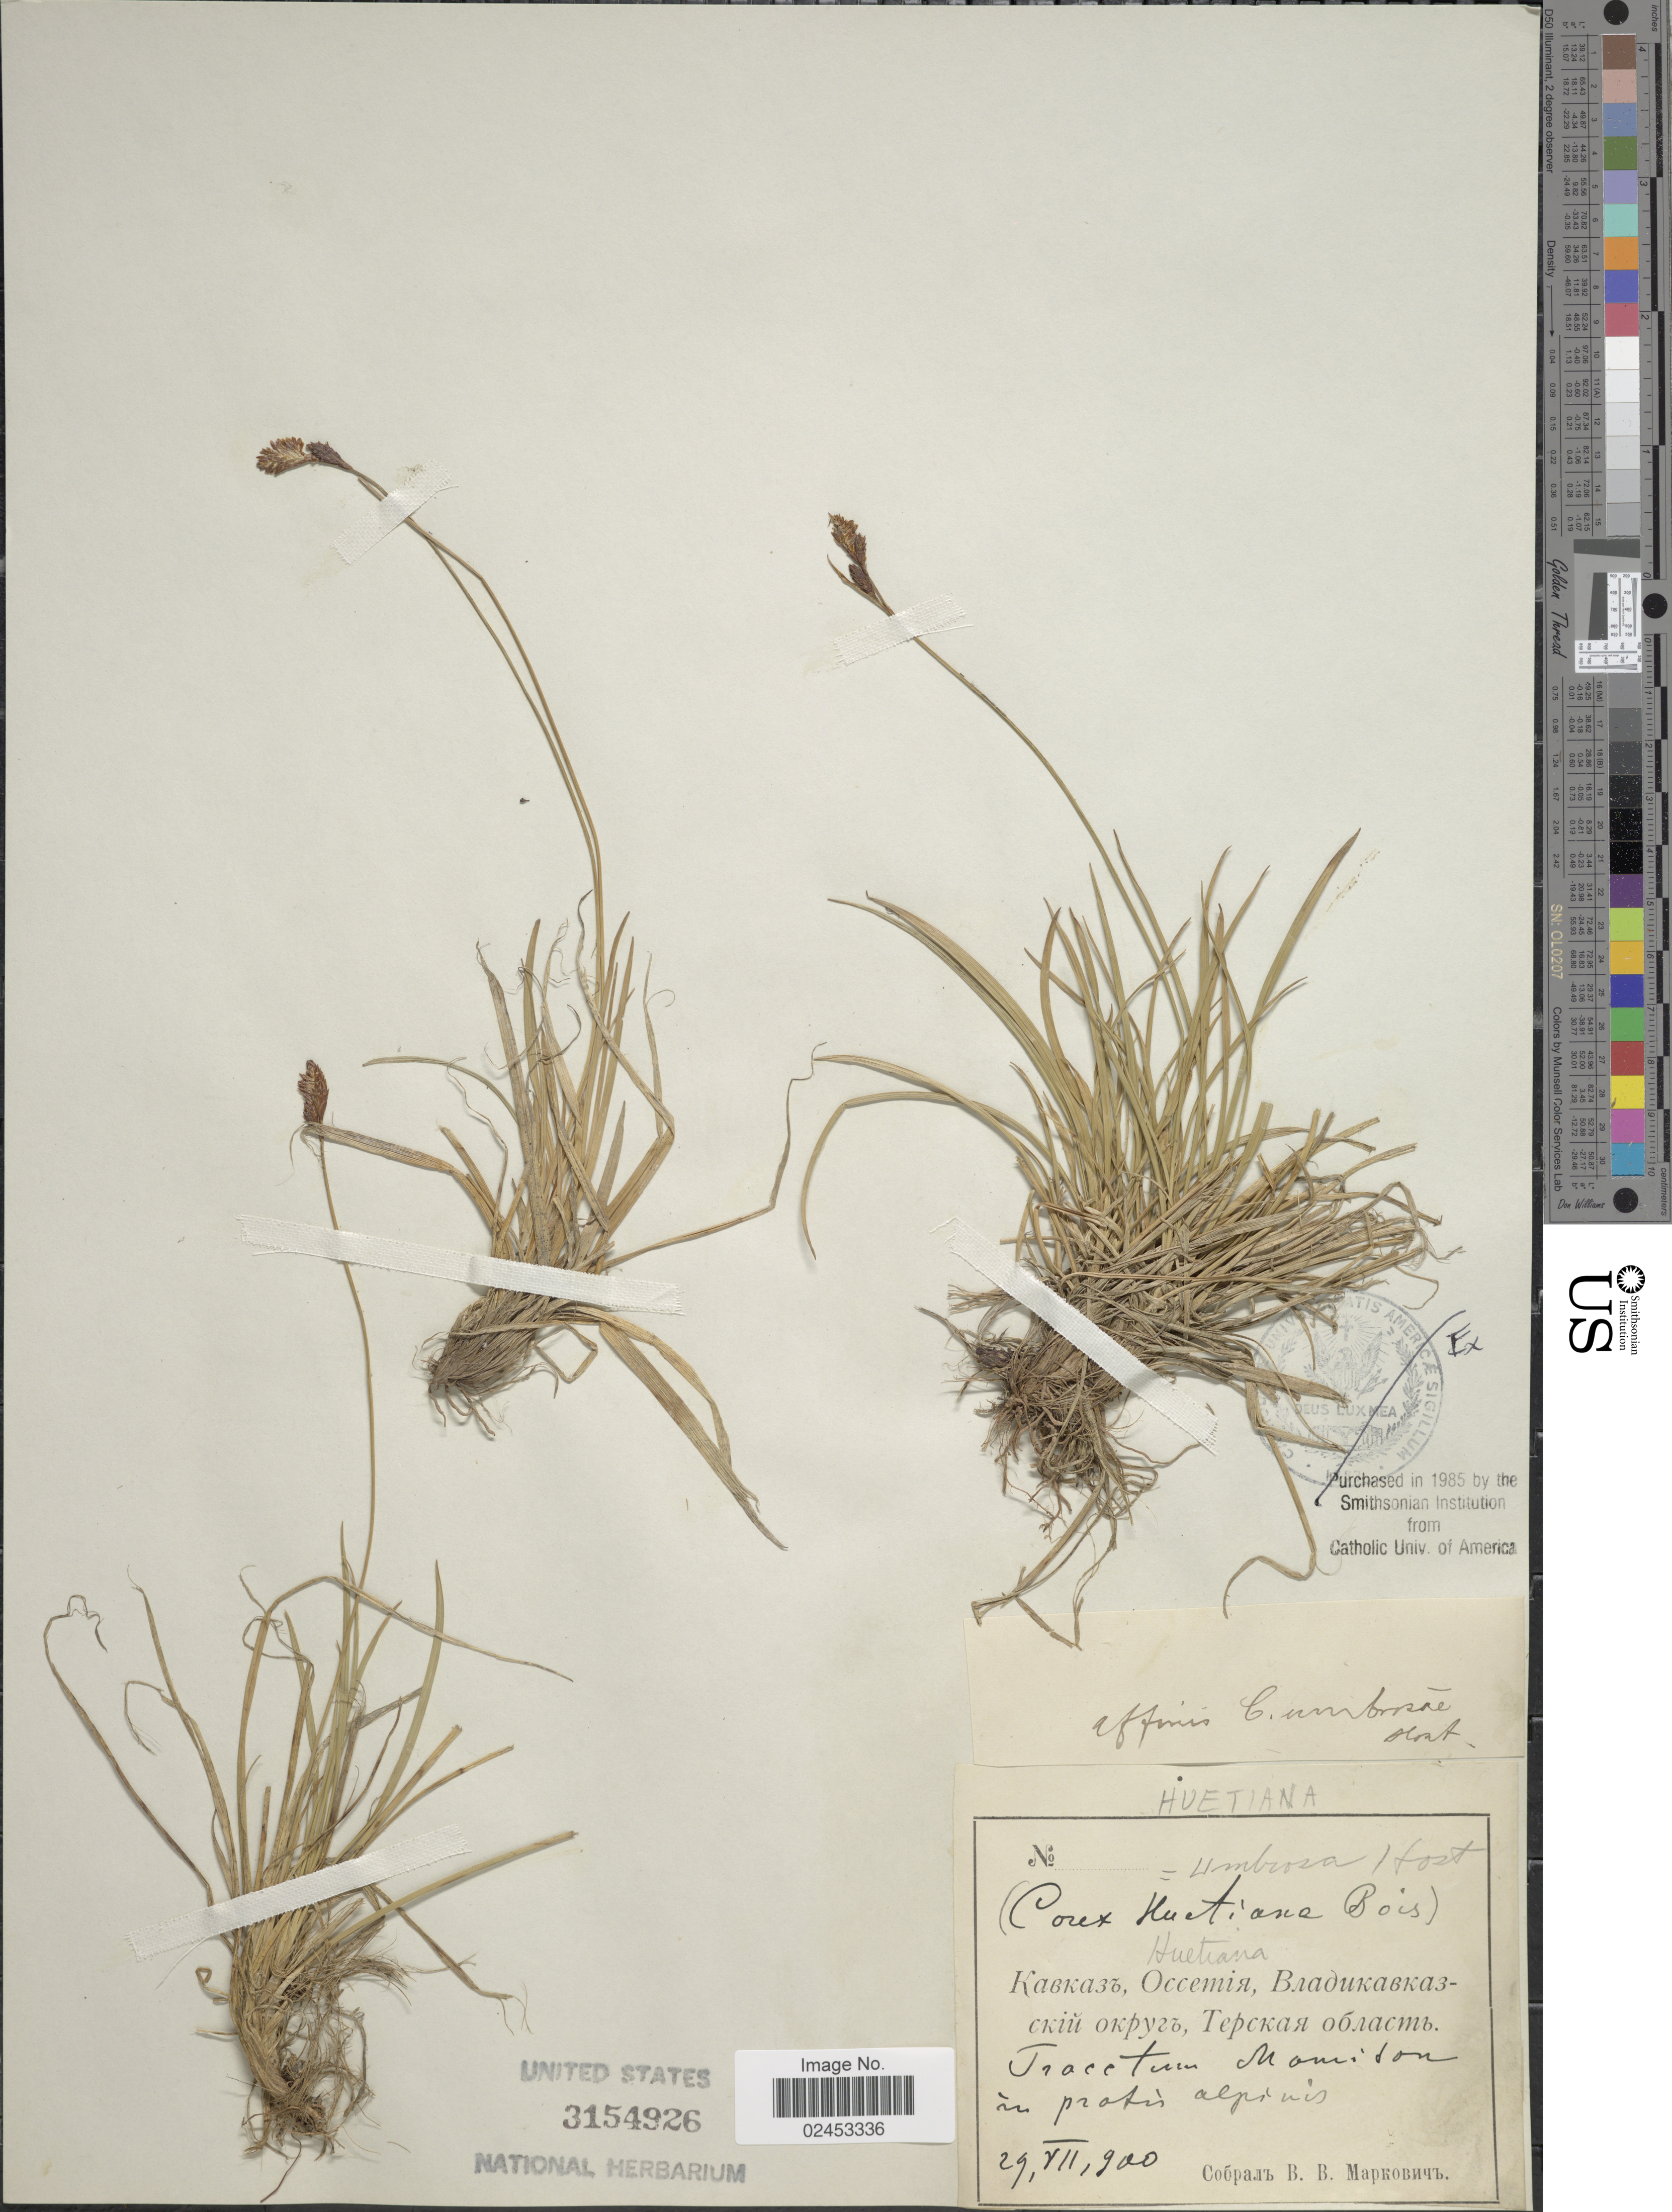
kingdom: Plantae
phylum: Tracheophyta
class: Liliopsida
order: Poales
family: Cyperaceae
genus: Carex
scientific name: Carex umbrosa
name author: Host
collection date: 1900-07-29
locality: Tractum Moni [illegible text] in pratis alpinis [interpreted]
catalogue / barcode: US 3154926